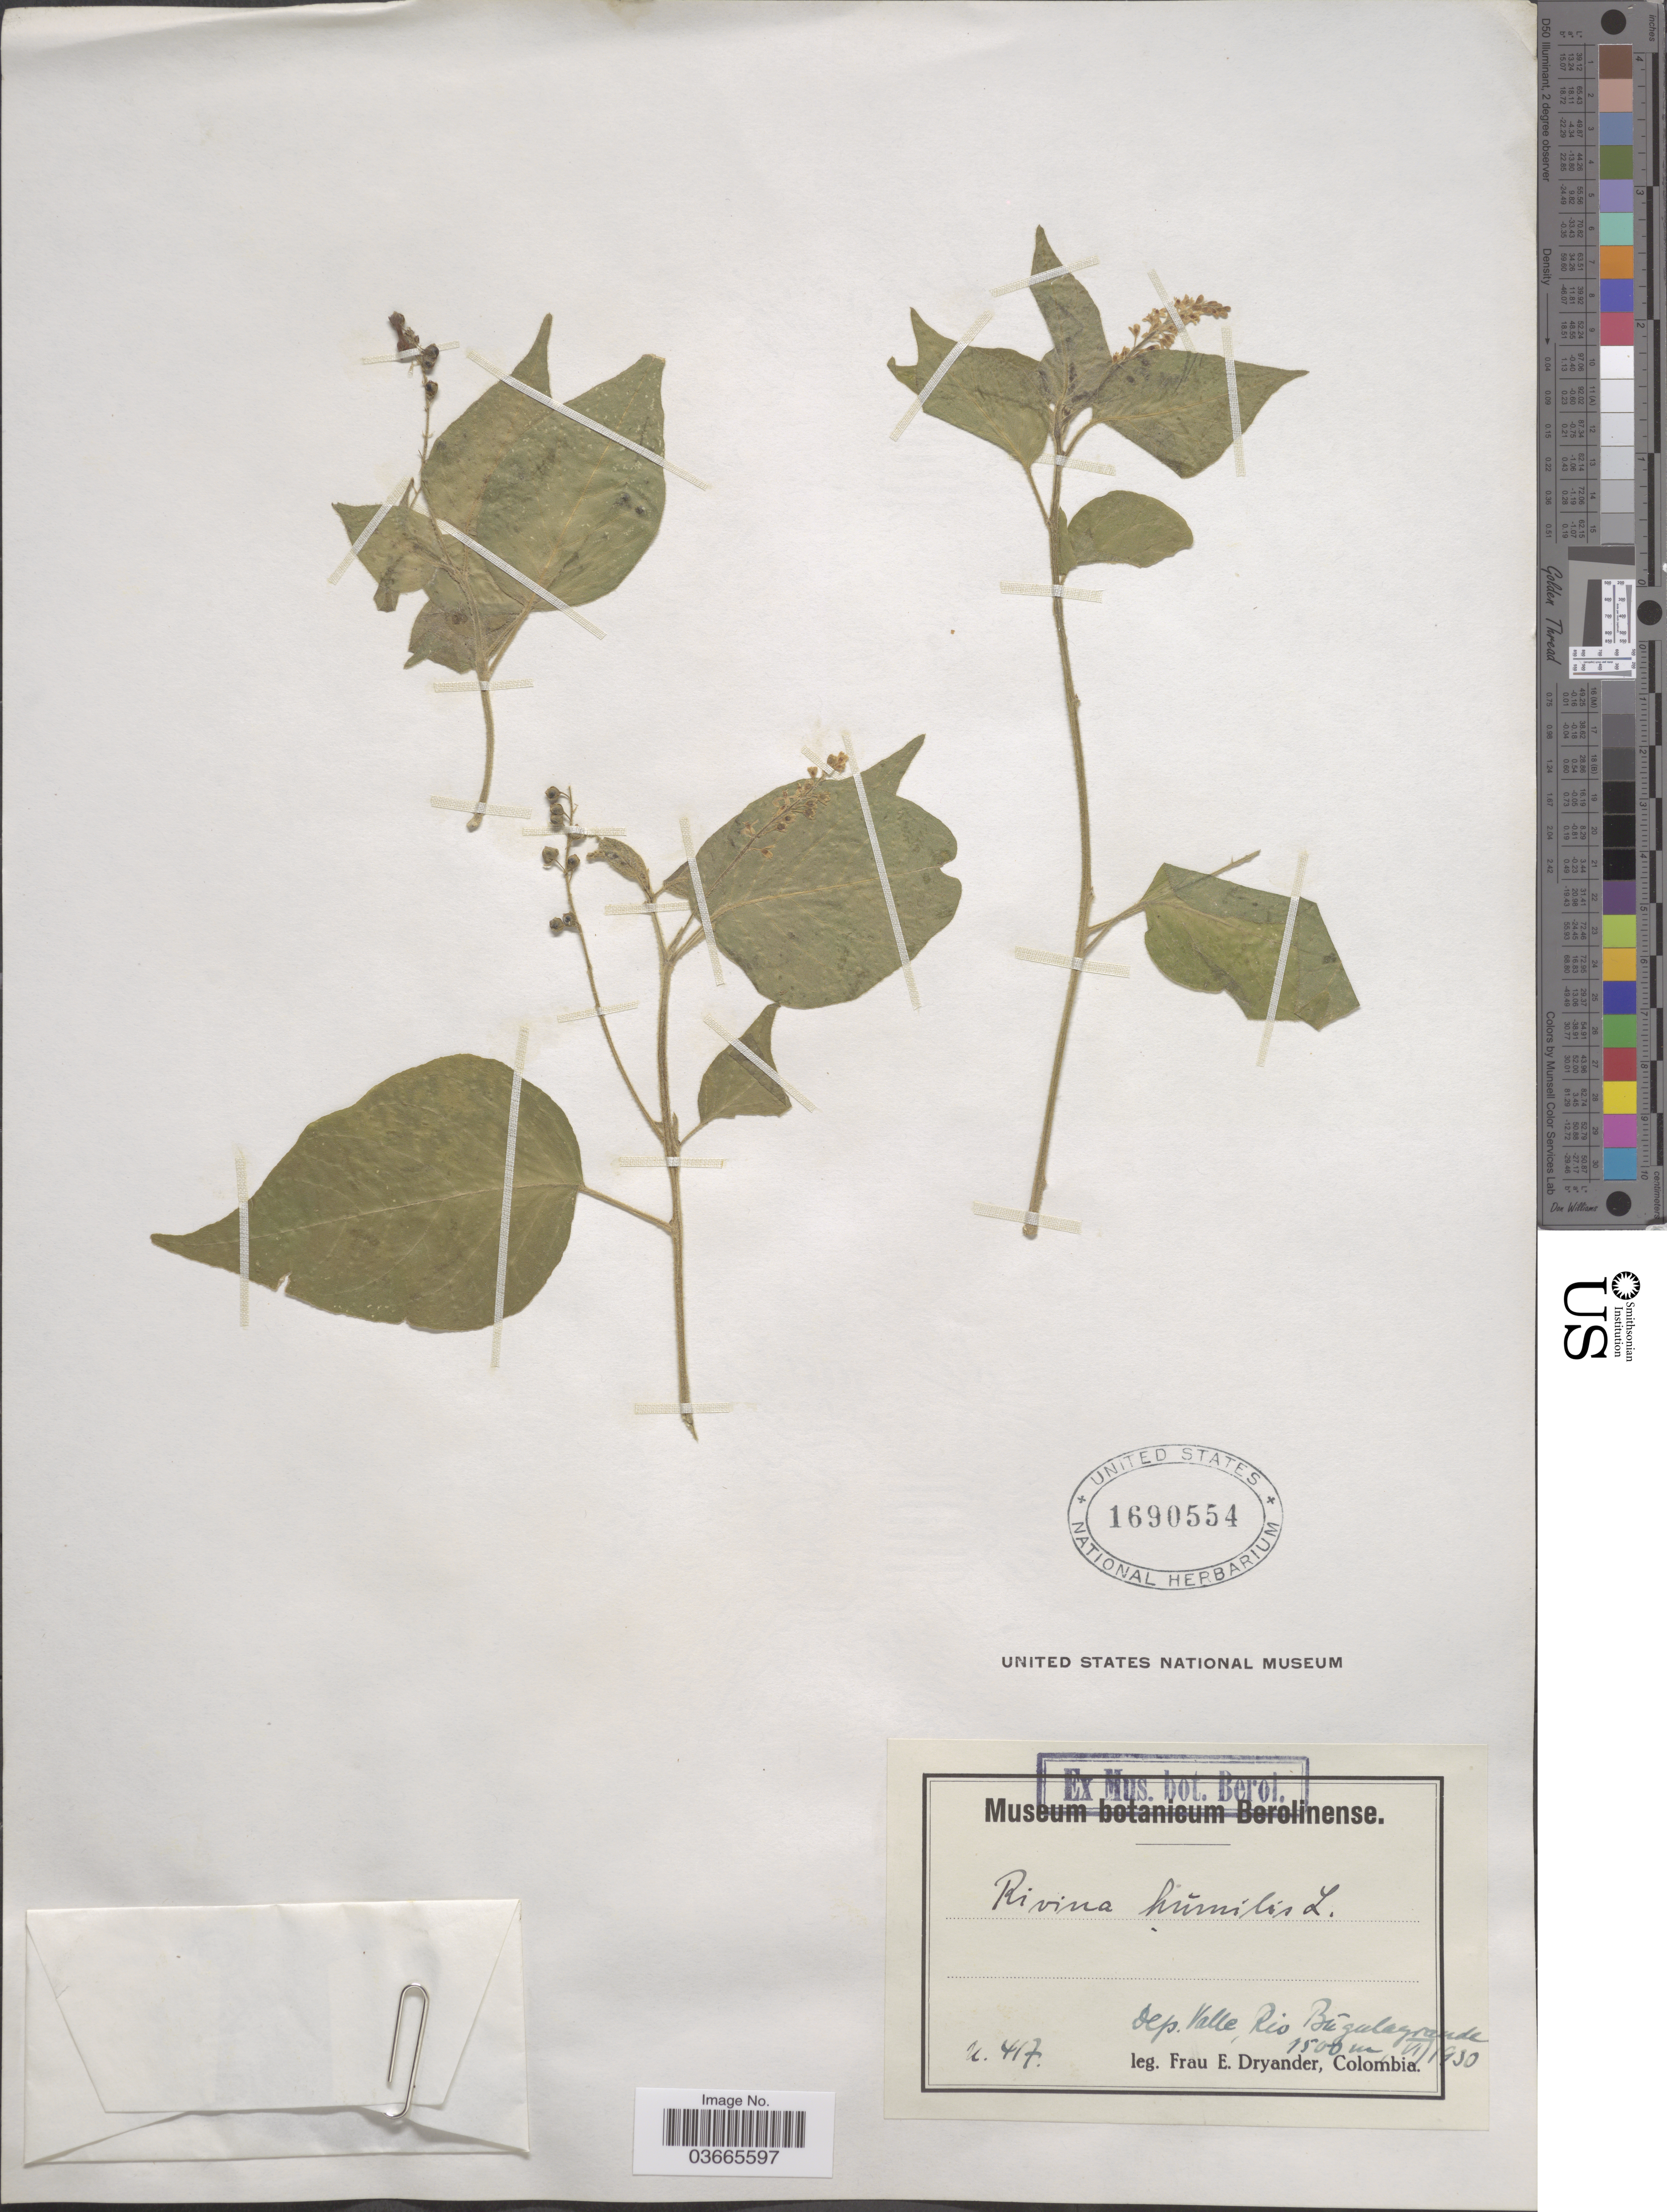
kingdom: Plantae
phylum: Tracheophyta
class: Magnoliopsida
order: Caryophyllales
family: Phytolaccaceae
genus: Rivina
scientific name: Rivina humilis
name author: L.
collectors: F. Dryander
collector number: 417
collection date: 1930-06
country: Colombia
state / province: Valle del Cauca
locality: Dep. Valle, Rio Búgalagrande.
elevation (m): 1500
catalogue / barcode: US 1690554